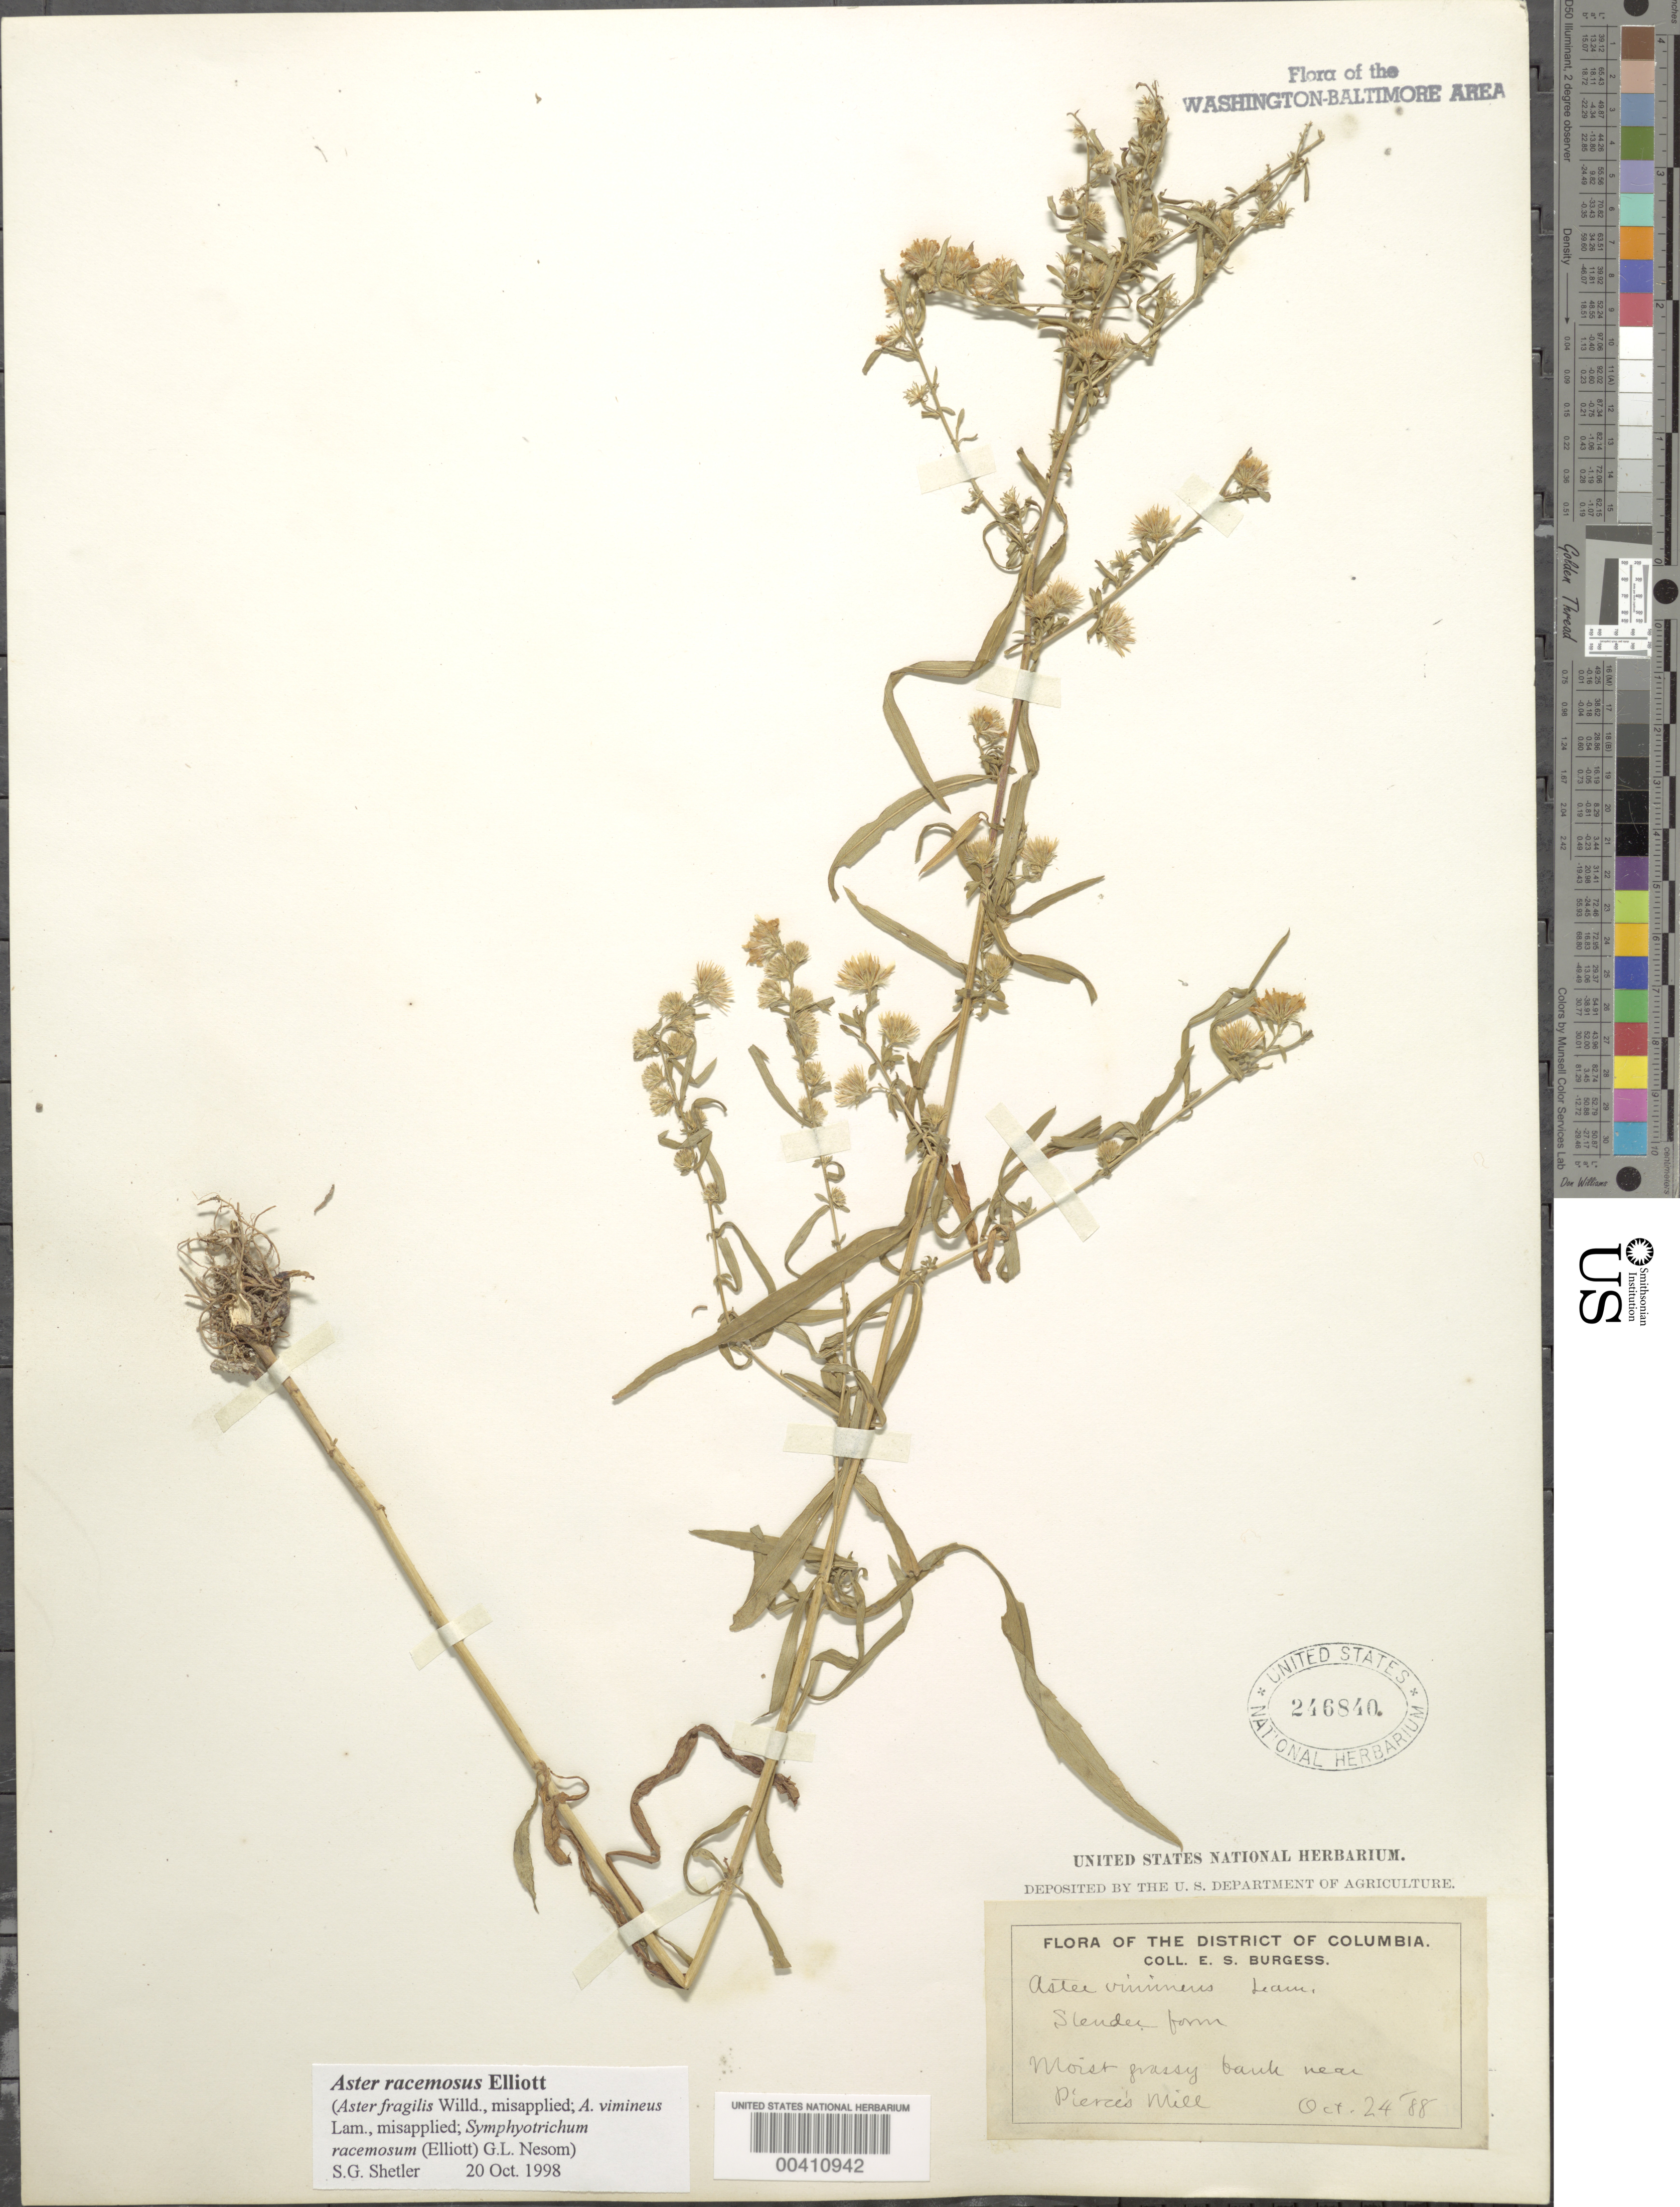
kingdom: Plantae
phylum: Tracheophyta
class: Magnoliopsida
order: Asterales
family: Asteraceae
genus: Symphyotrichum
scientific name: Symphyotrichum racemosum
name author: (Elliott) G.L. Nesom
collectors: E. Burgess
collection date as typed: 24 Oct 1888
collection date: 1888-10-24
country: United States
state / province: District of Columbia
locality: Pierce's Mill Rock Creek Park & vicinity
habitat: Moist grassy bank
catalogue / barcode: US 246840